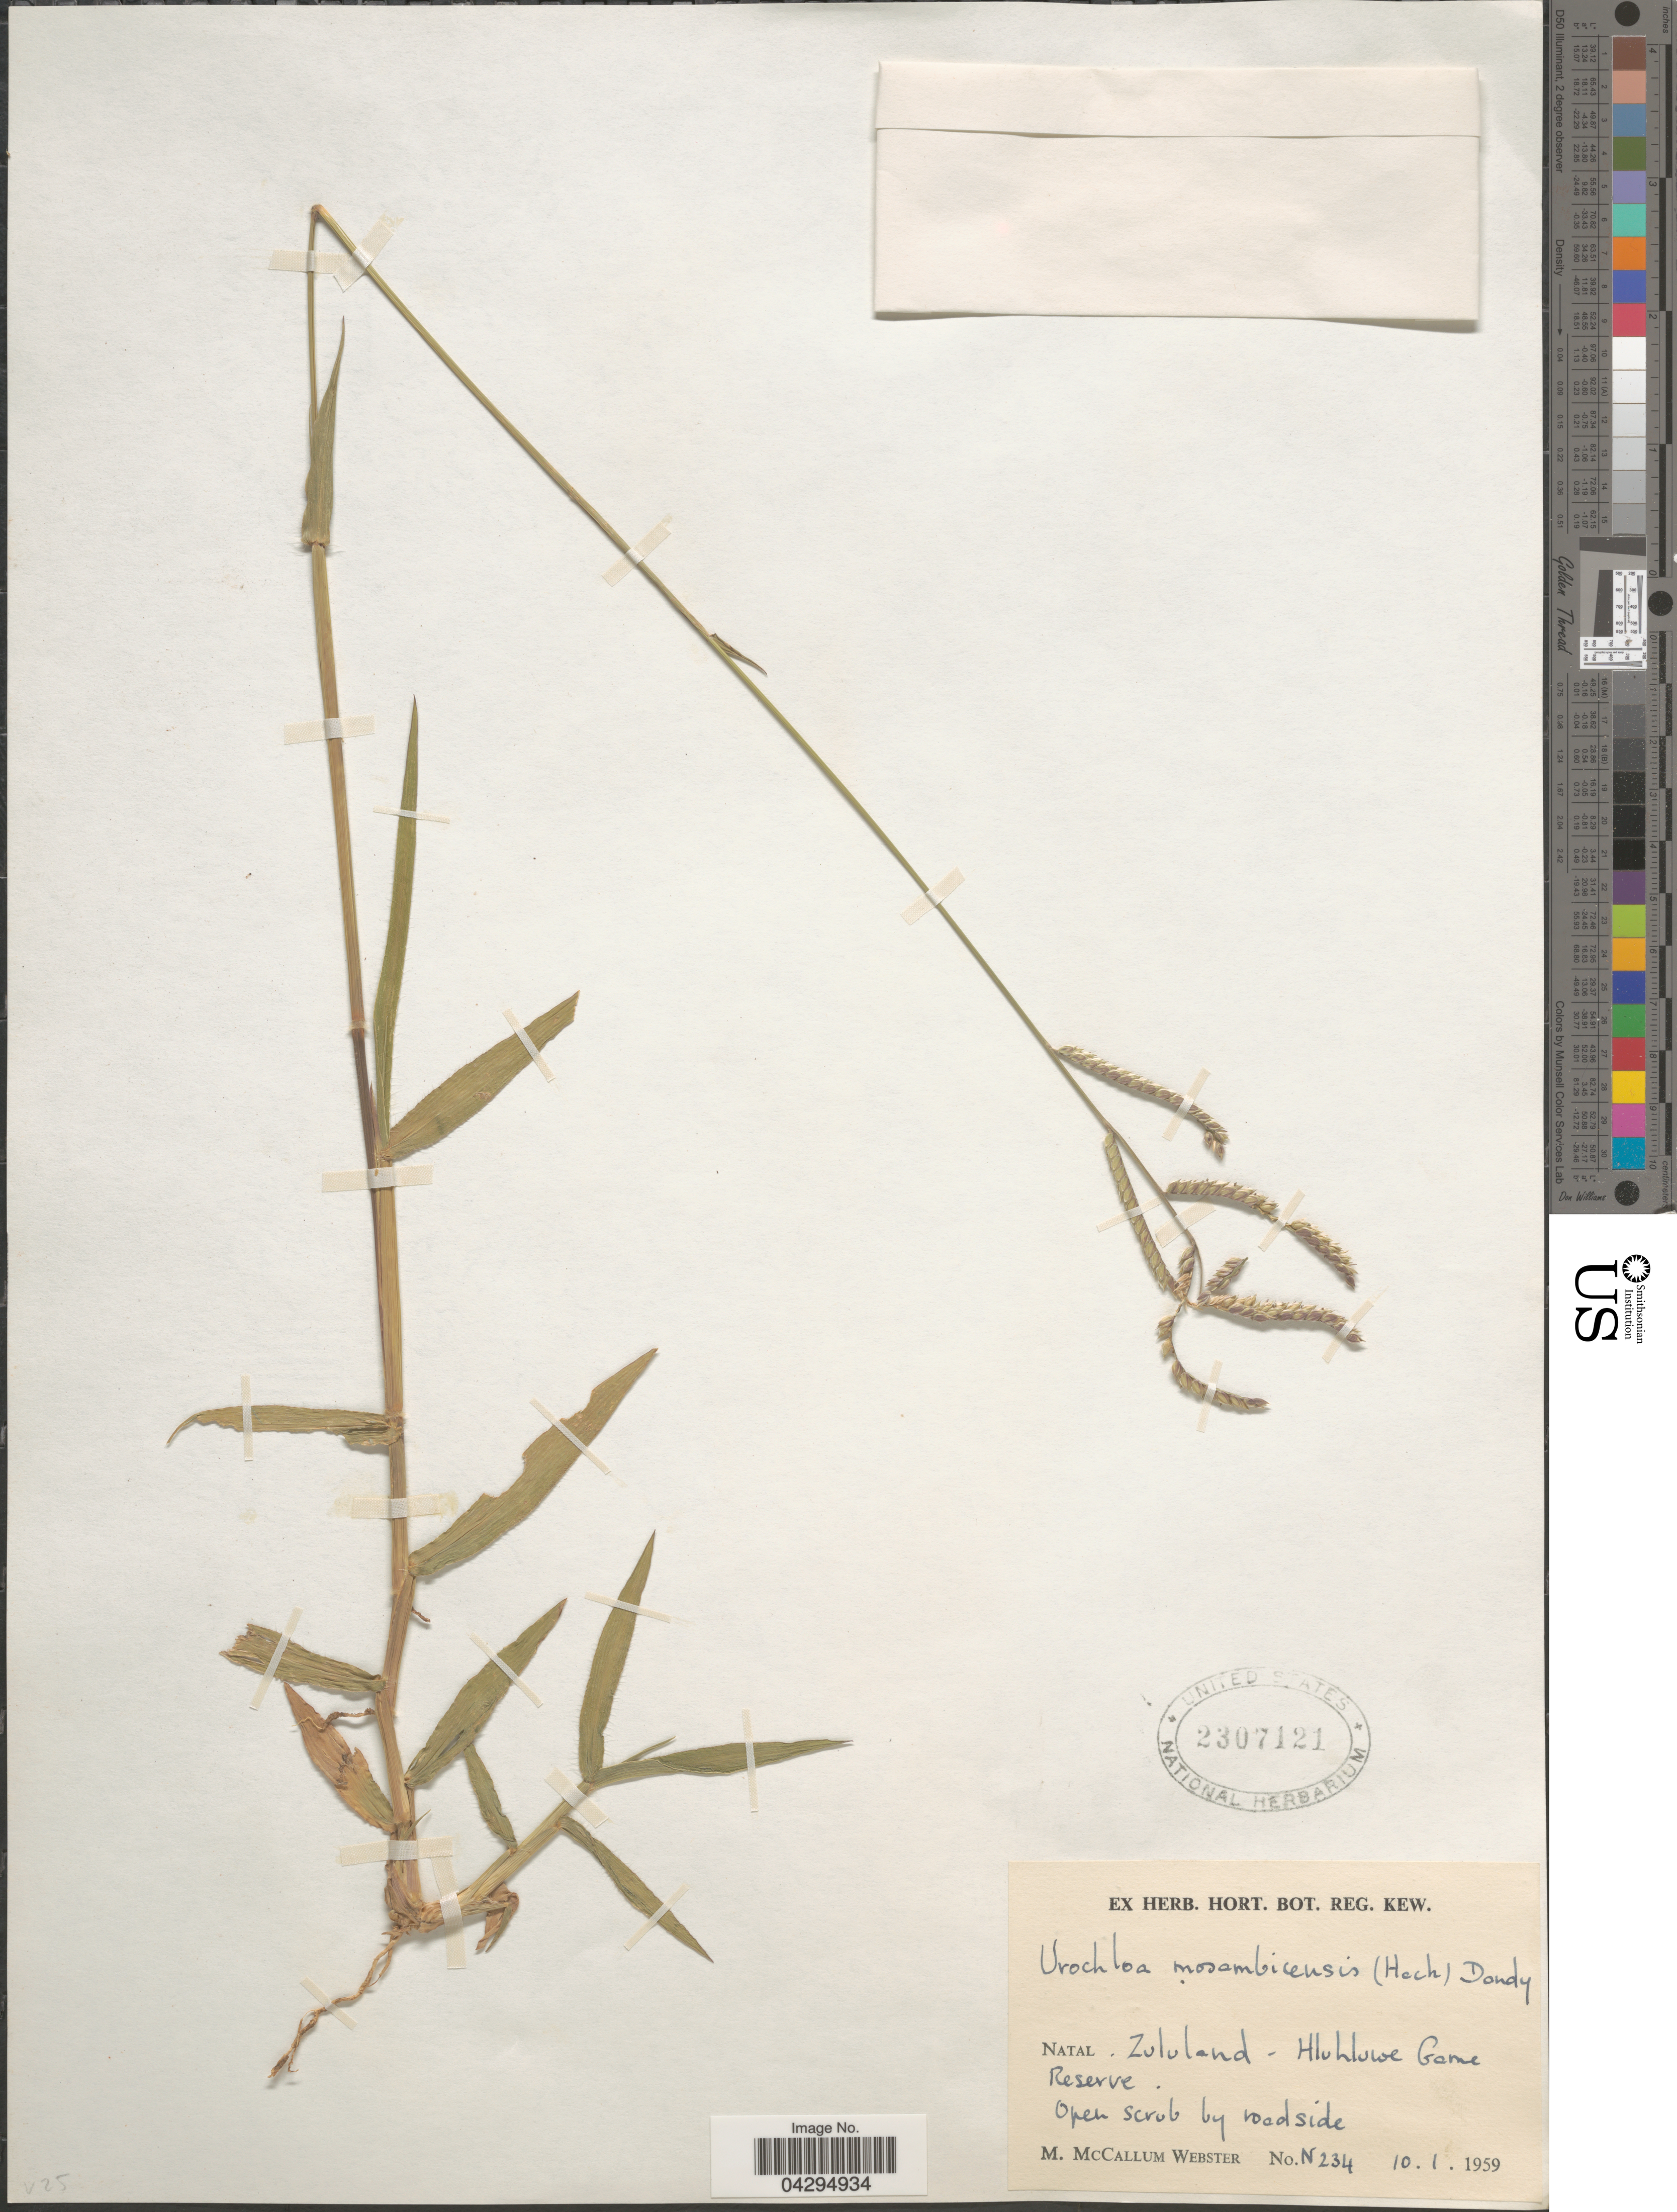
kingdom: Plantae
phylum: Tracheophyta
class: Liliopsida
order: Poales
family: Poaceae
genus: Urochloa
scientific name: Urochloa mosambicensis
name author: (Hack.) Dandy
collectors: M. Webster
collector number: N234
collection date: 1959-01-10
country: South Africa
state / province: KwaZulu-Natal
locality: Natal - Zululand - Hluhluwe Game Reserve.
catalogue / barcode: US 2307121